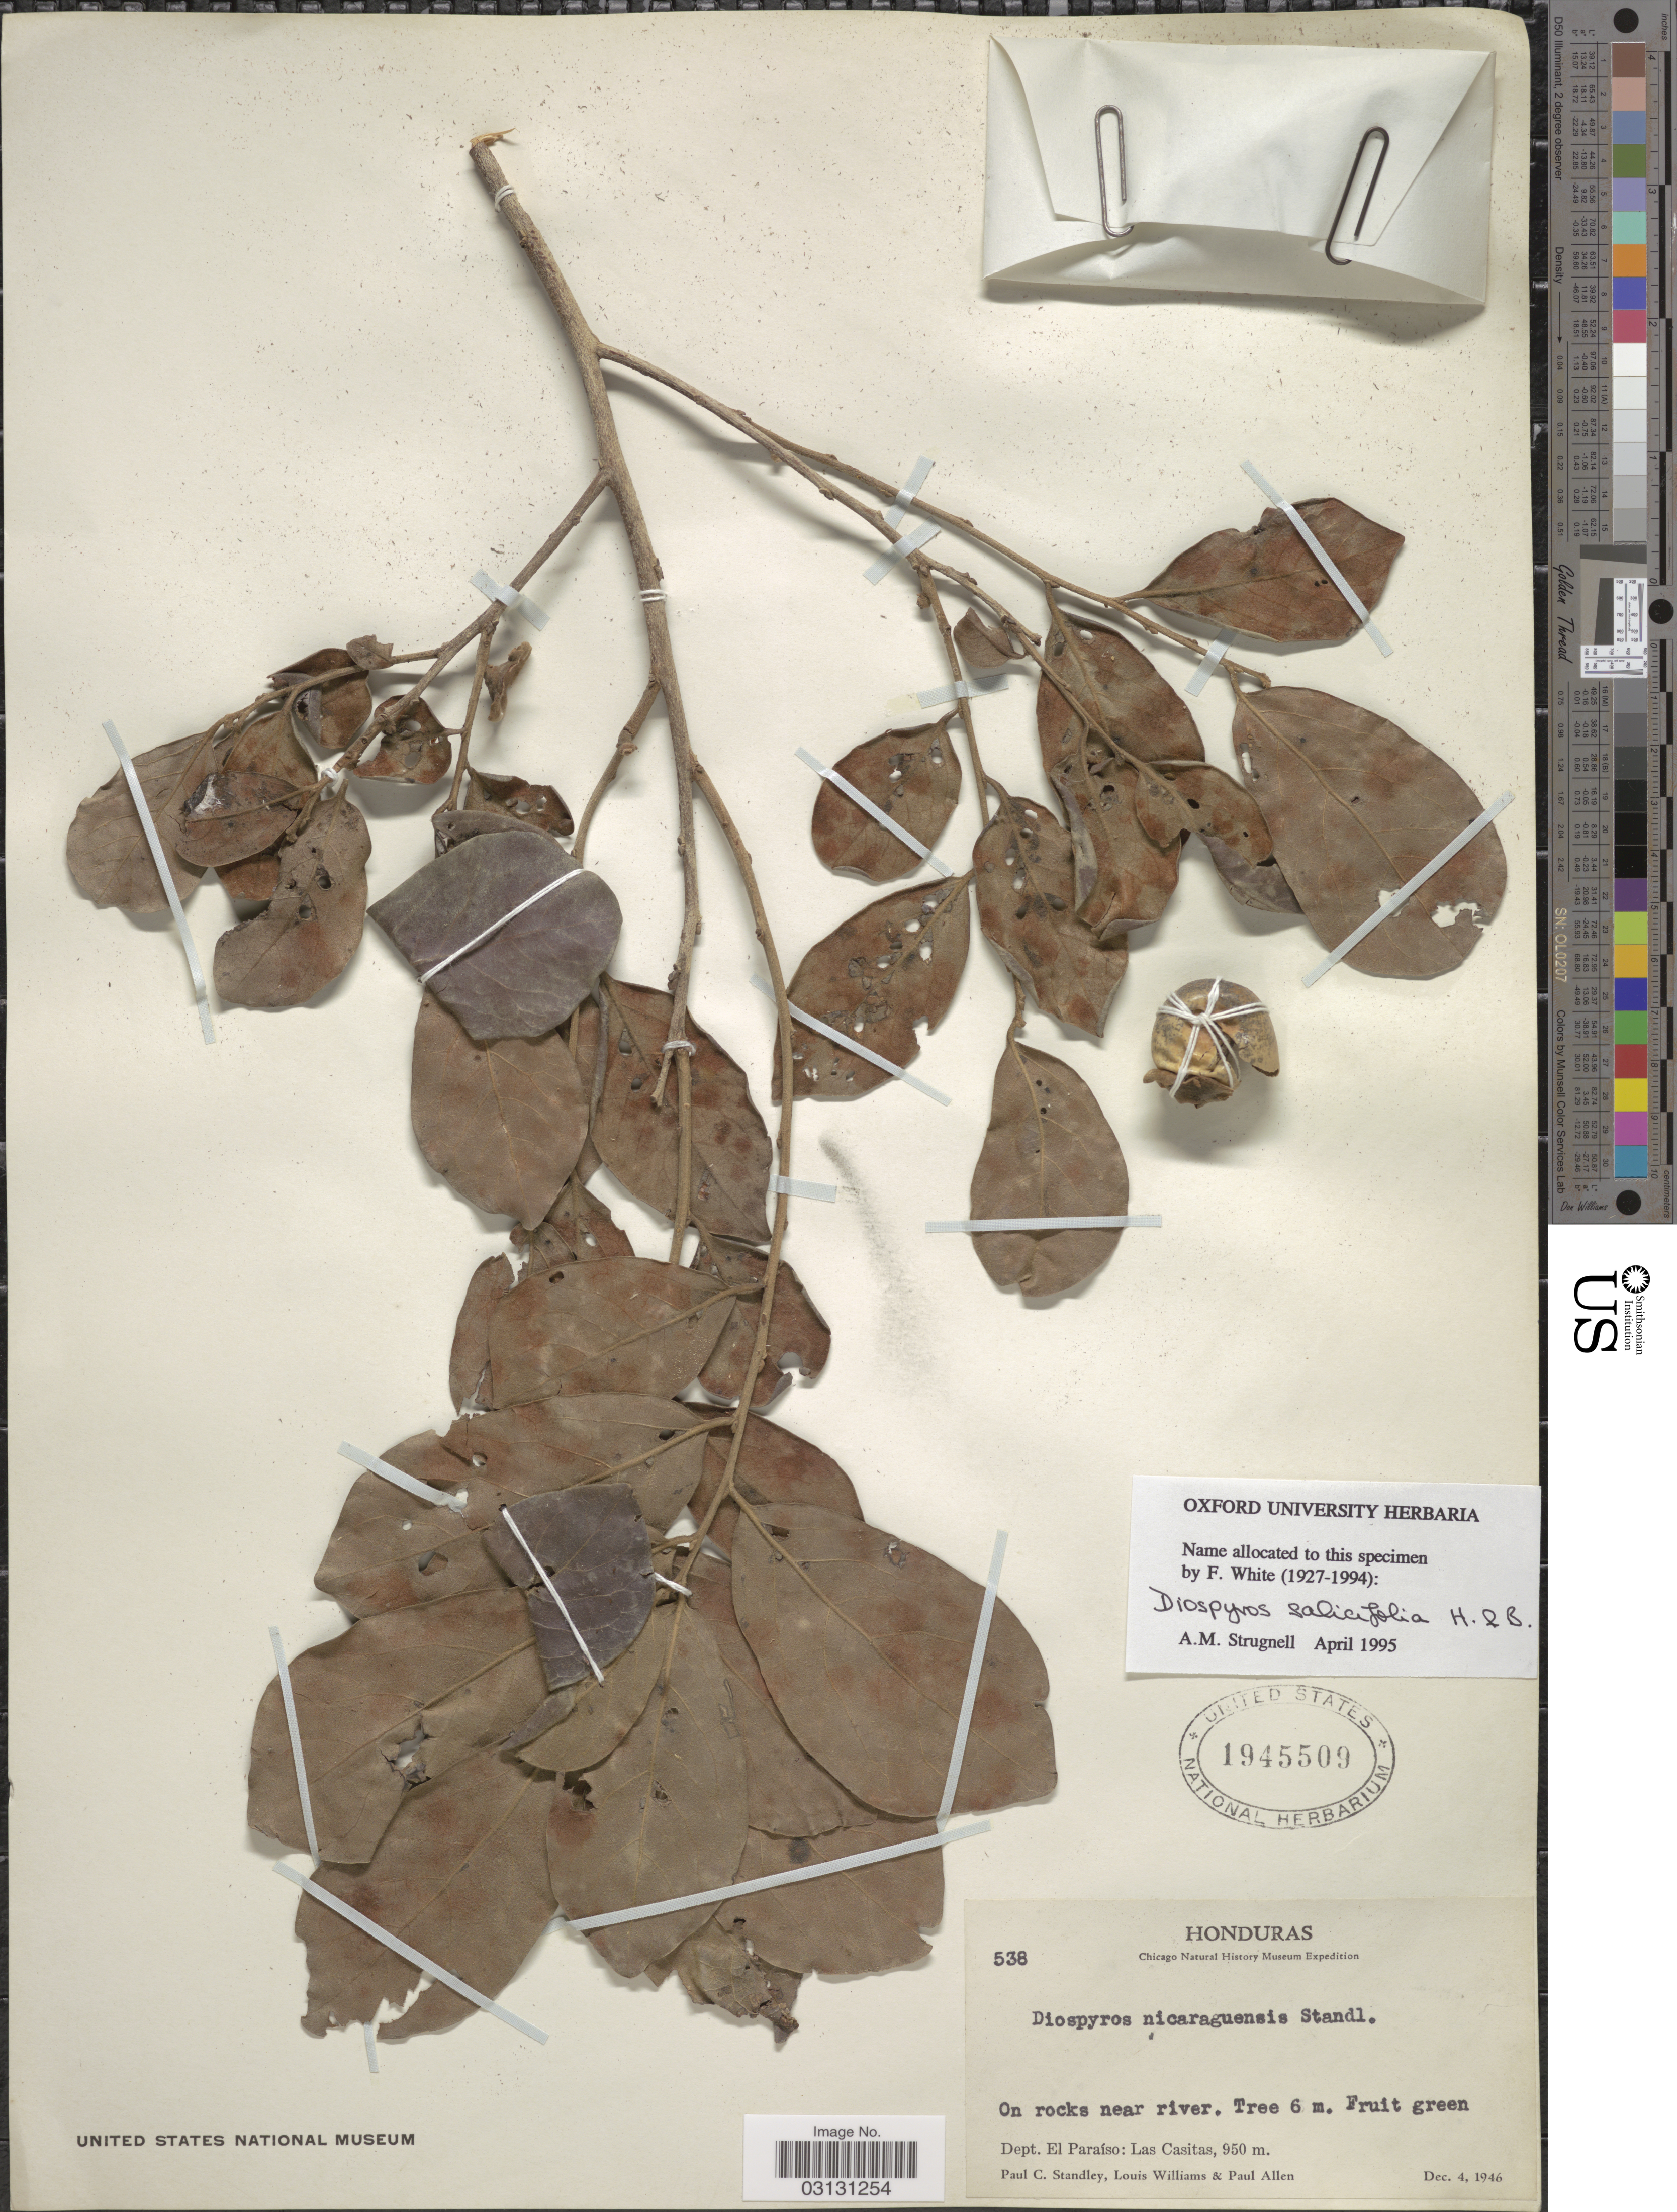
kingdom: Plantae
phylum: Tracheophyta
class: Magnoliopsida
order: Ericales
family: Ebenaceae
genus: Diospyros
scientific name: Diospyros salicifolia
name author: Humb. & Bonpl. ex Willd.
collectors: P. C. Standley, L. G. Williams & P. H. Allen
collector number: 538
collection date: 1946-12-04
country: Honduras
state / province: El Paraíso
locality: On rocks near river. Dept. El Paraíso: Las Casitas.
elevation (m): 950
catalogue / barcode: US 1945509